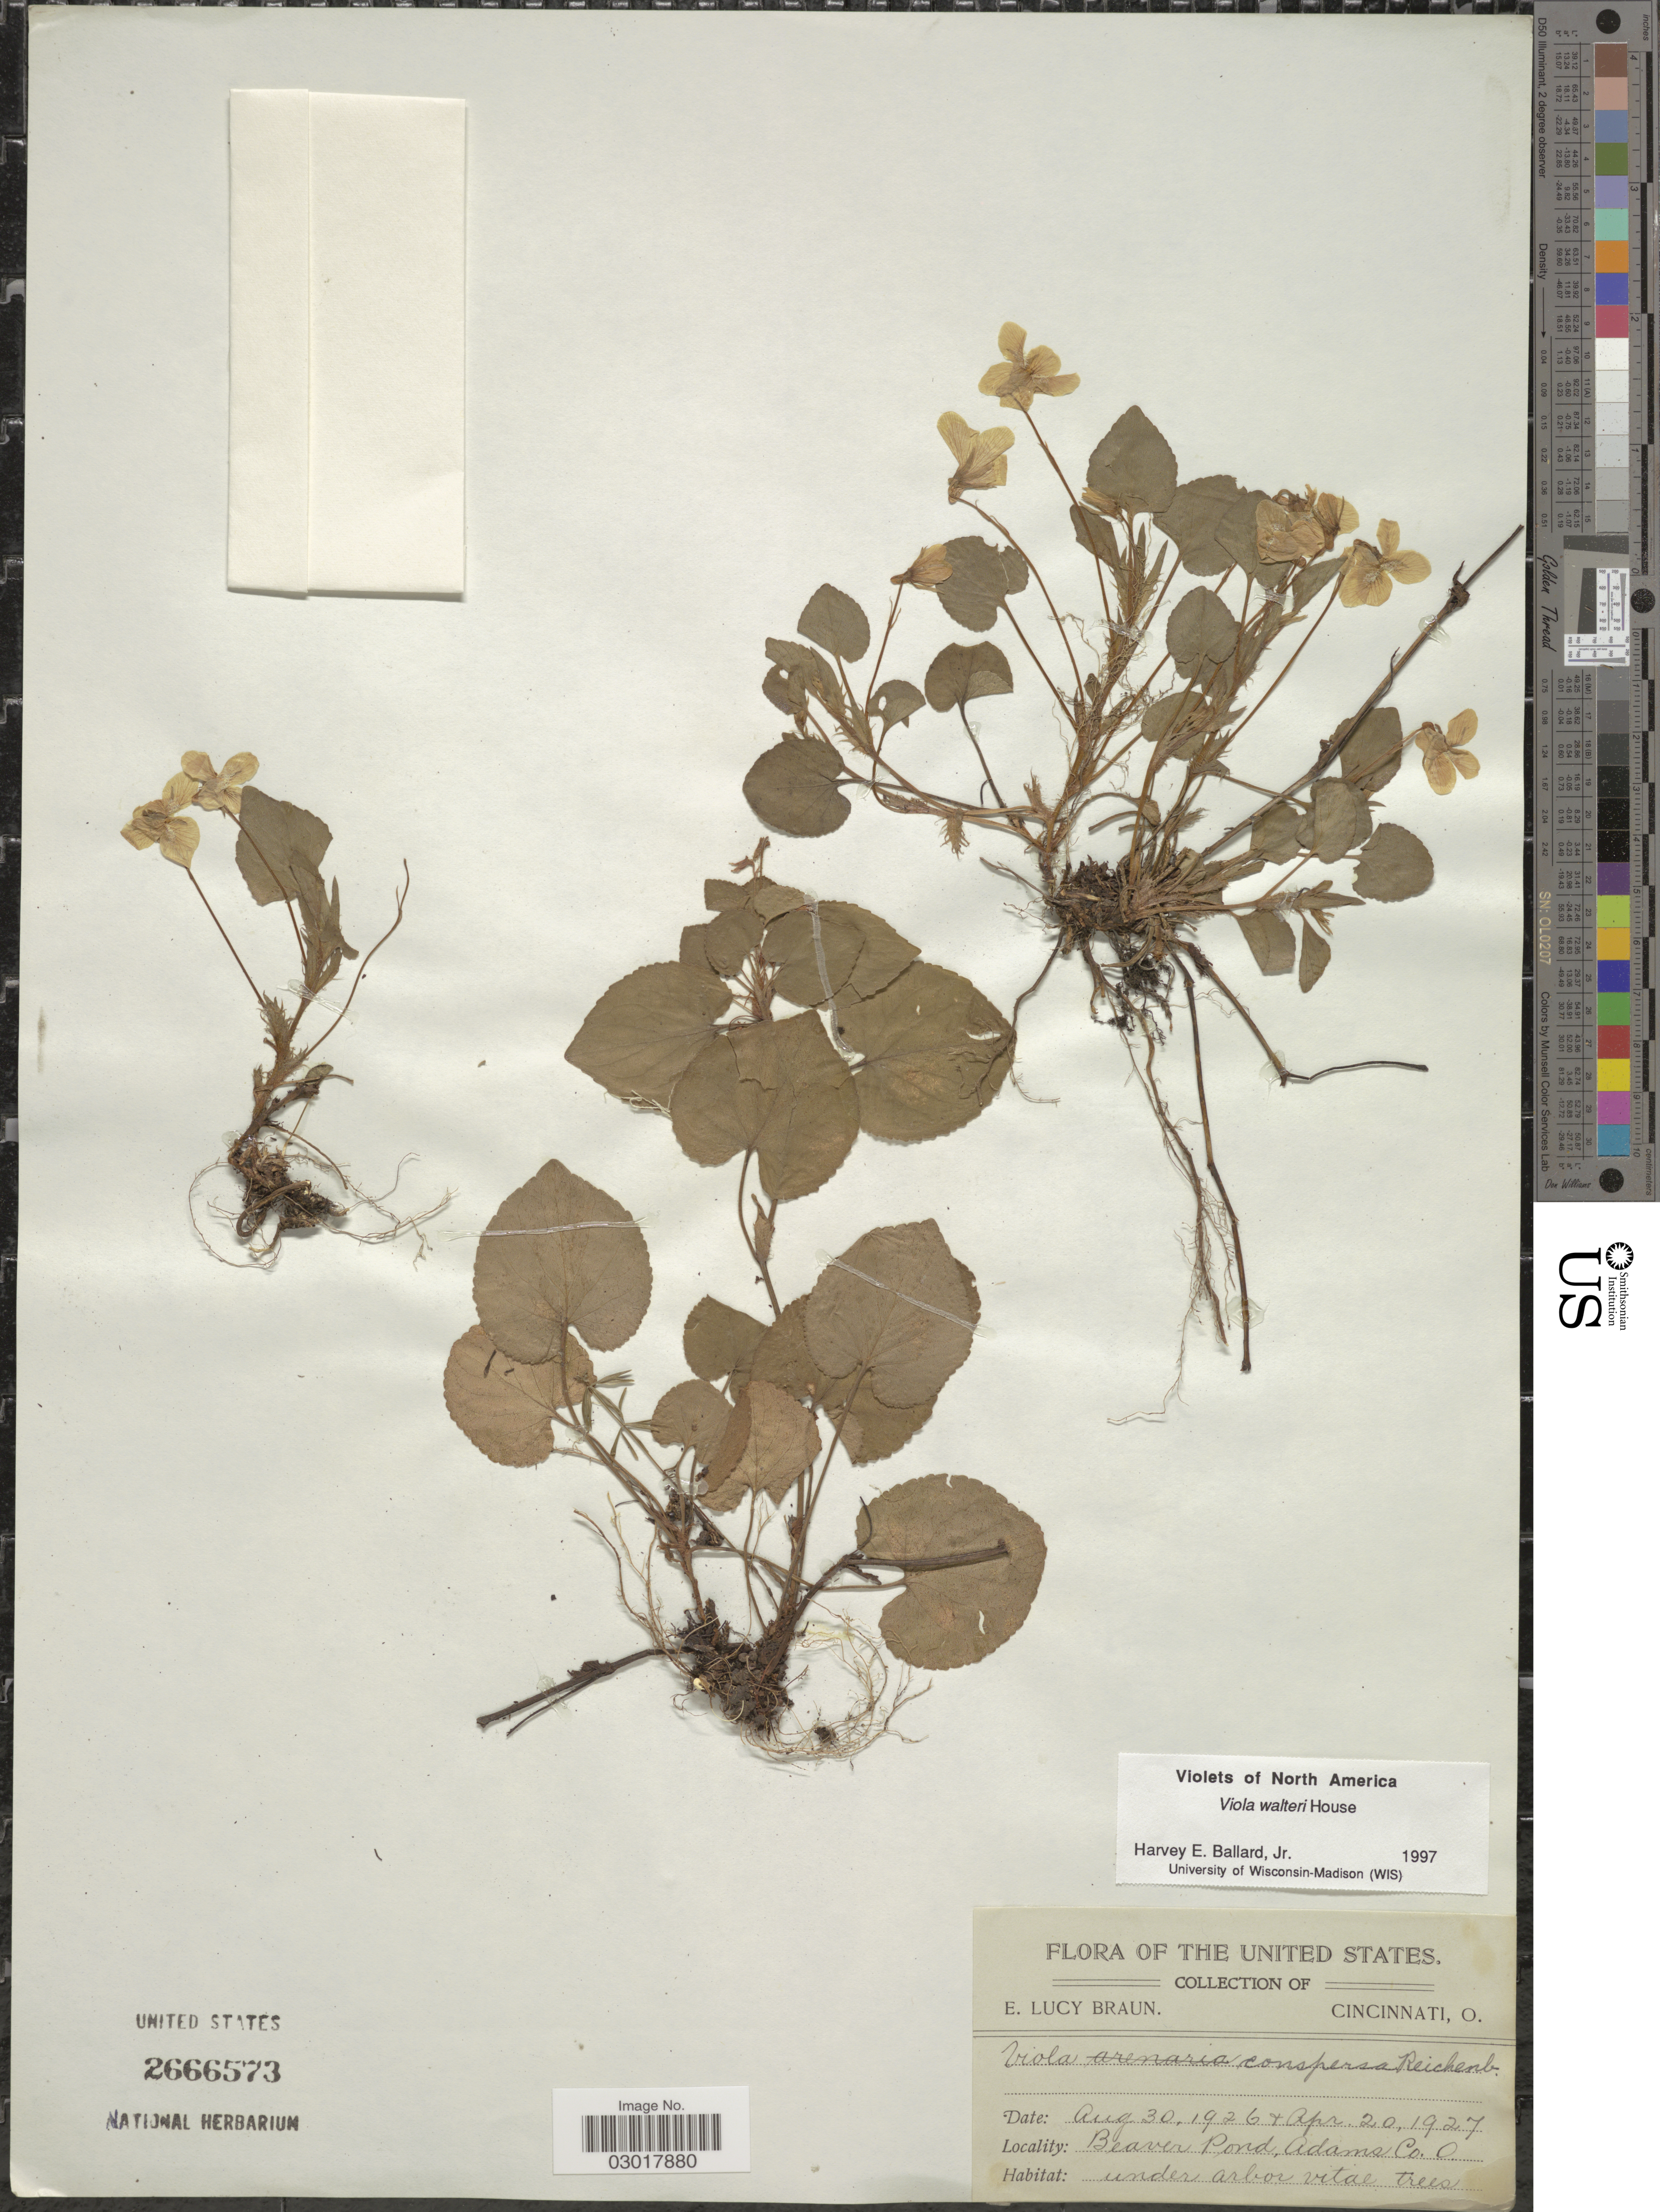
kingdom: Plantae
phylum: Tracheophyta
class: Magnoliopsida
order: Malpighiales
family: Violaceae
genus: Viola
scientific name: Viola walteri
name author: House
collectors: E. L. Braun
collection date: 1926-08-30/1927-04-20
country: United States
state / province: Ohio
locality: Beaver Pond, Adams Co.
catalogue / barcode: US 2666573